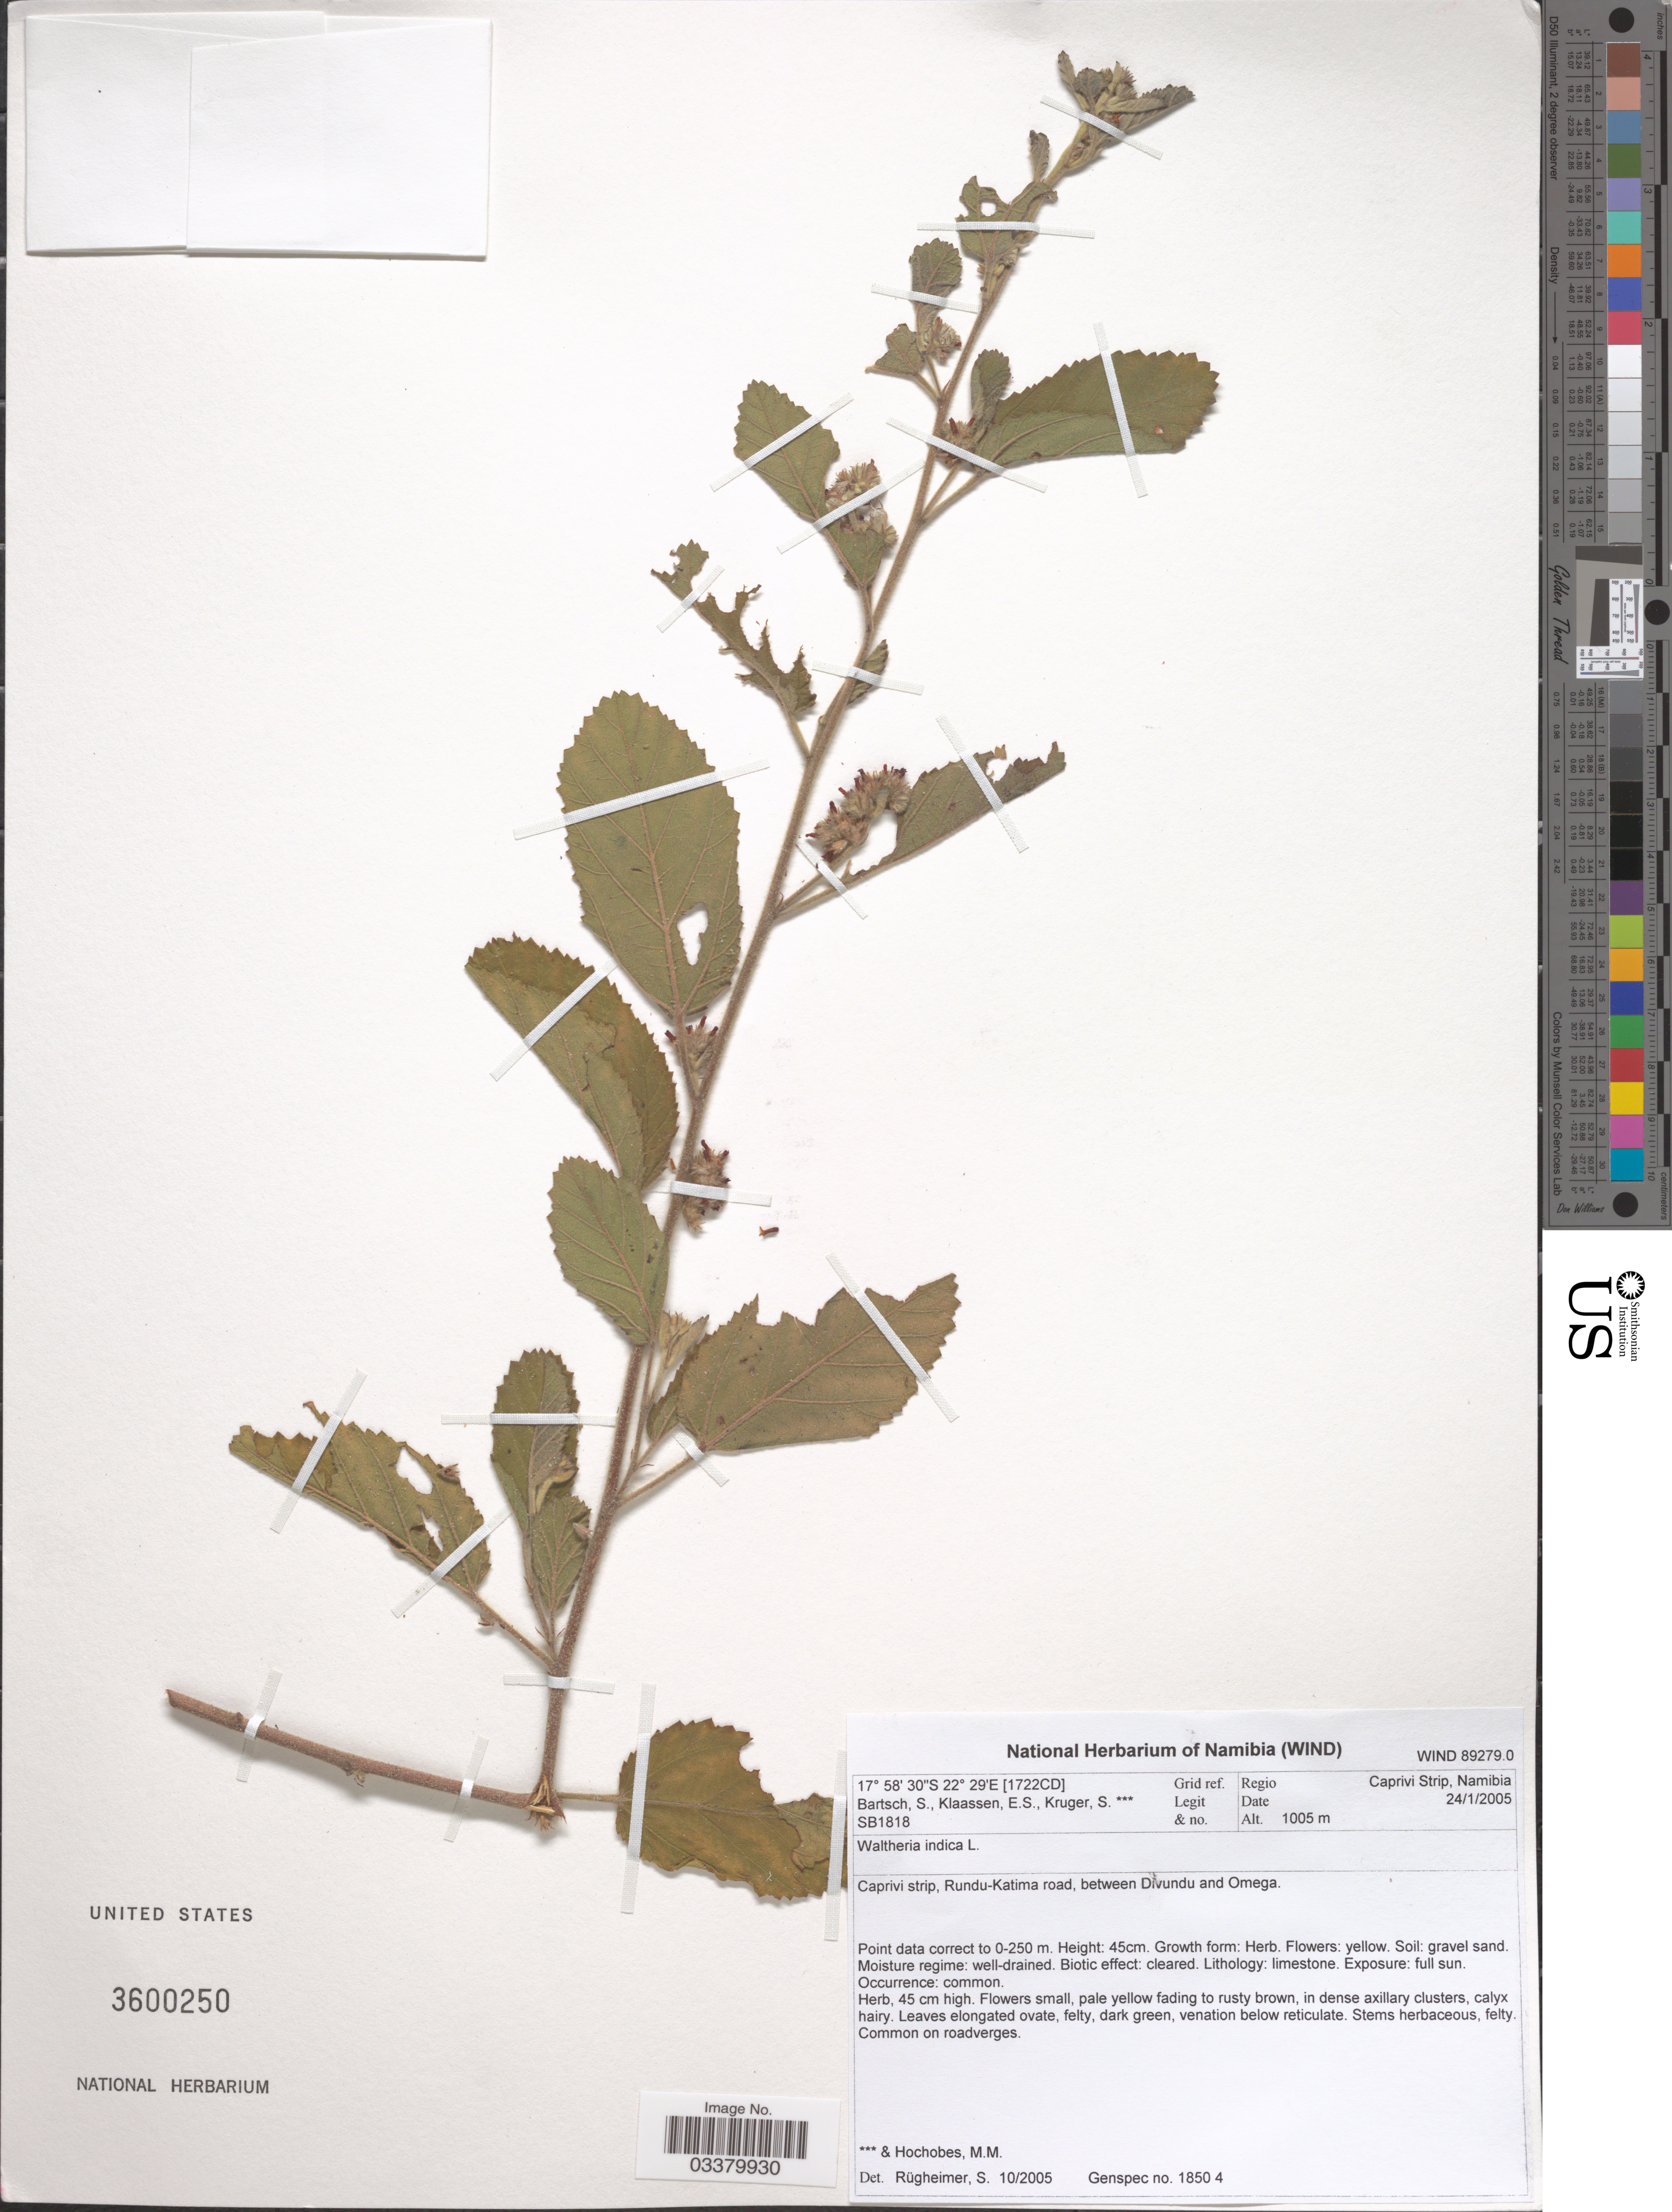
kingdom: Plantae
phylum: Tracheophyta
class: Magnoliopsida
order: Malvales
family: Malvaceae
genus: Waltheria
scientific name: Waltheria indica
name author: L.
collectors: S. Bartsch, E. S. Klaassen, S. Kruger & M. Hochobes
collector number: SB1818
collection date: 2005-01-24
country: Namibia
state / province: Caprivi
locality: [1722CD] Grid ref., Regio Caprivi Strip, Namibia, Caprivi Strip, Rundu-Katima road, between Divundu and Omega.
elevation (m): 1005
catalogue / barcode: US 3600250